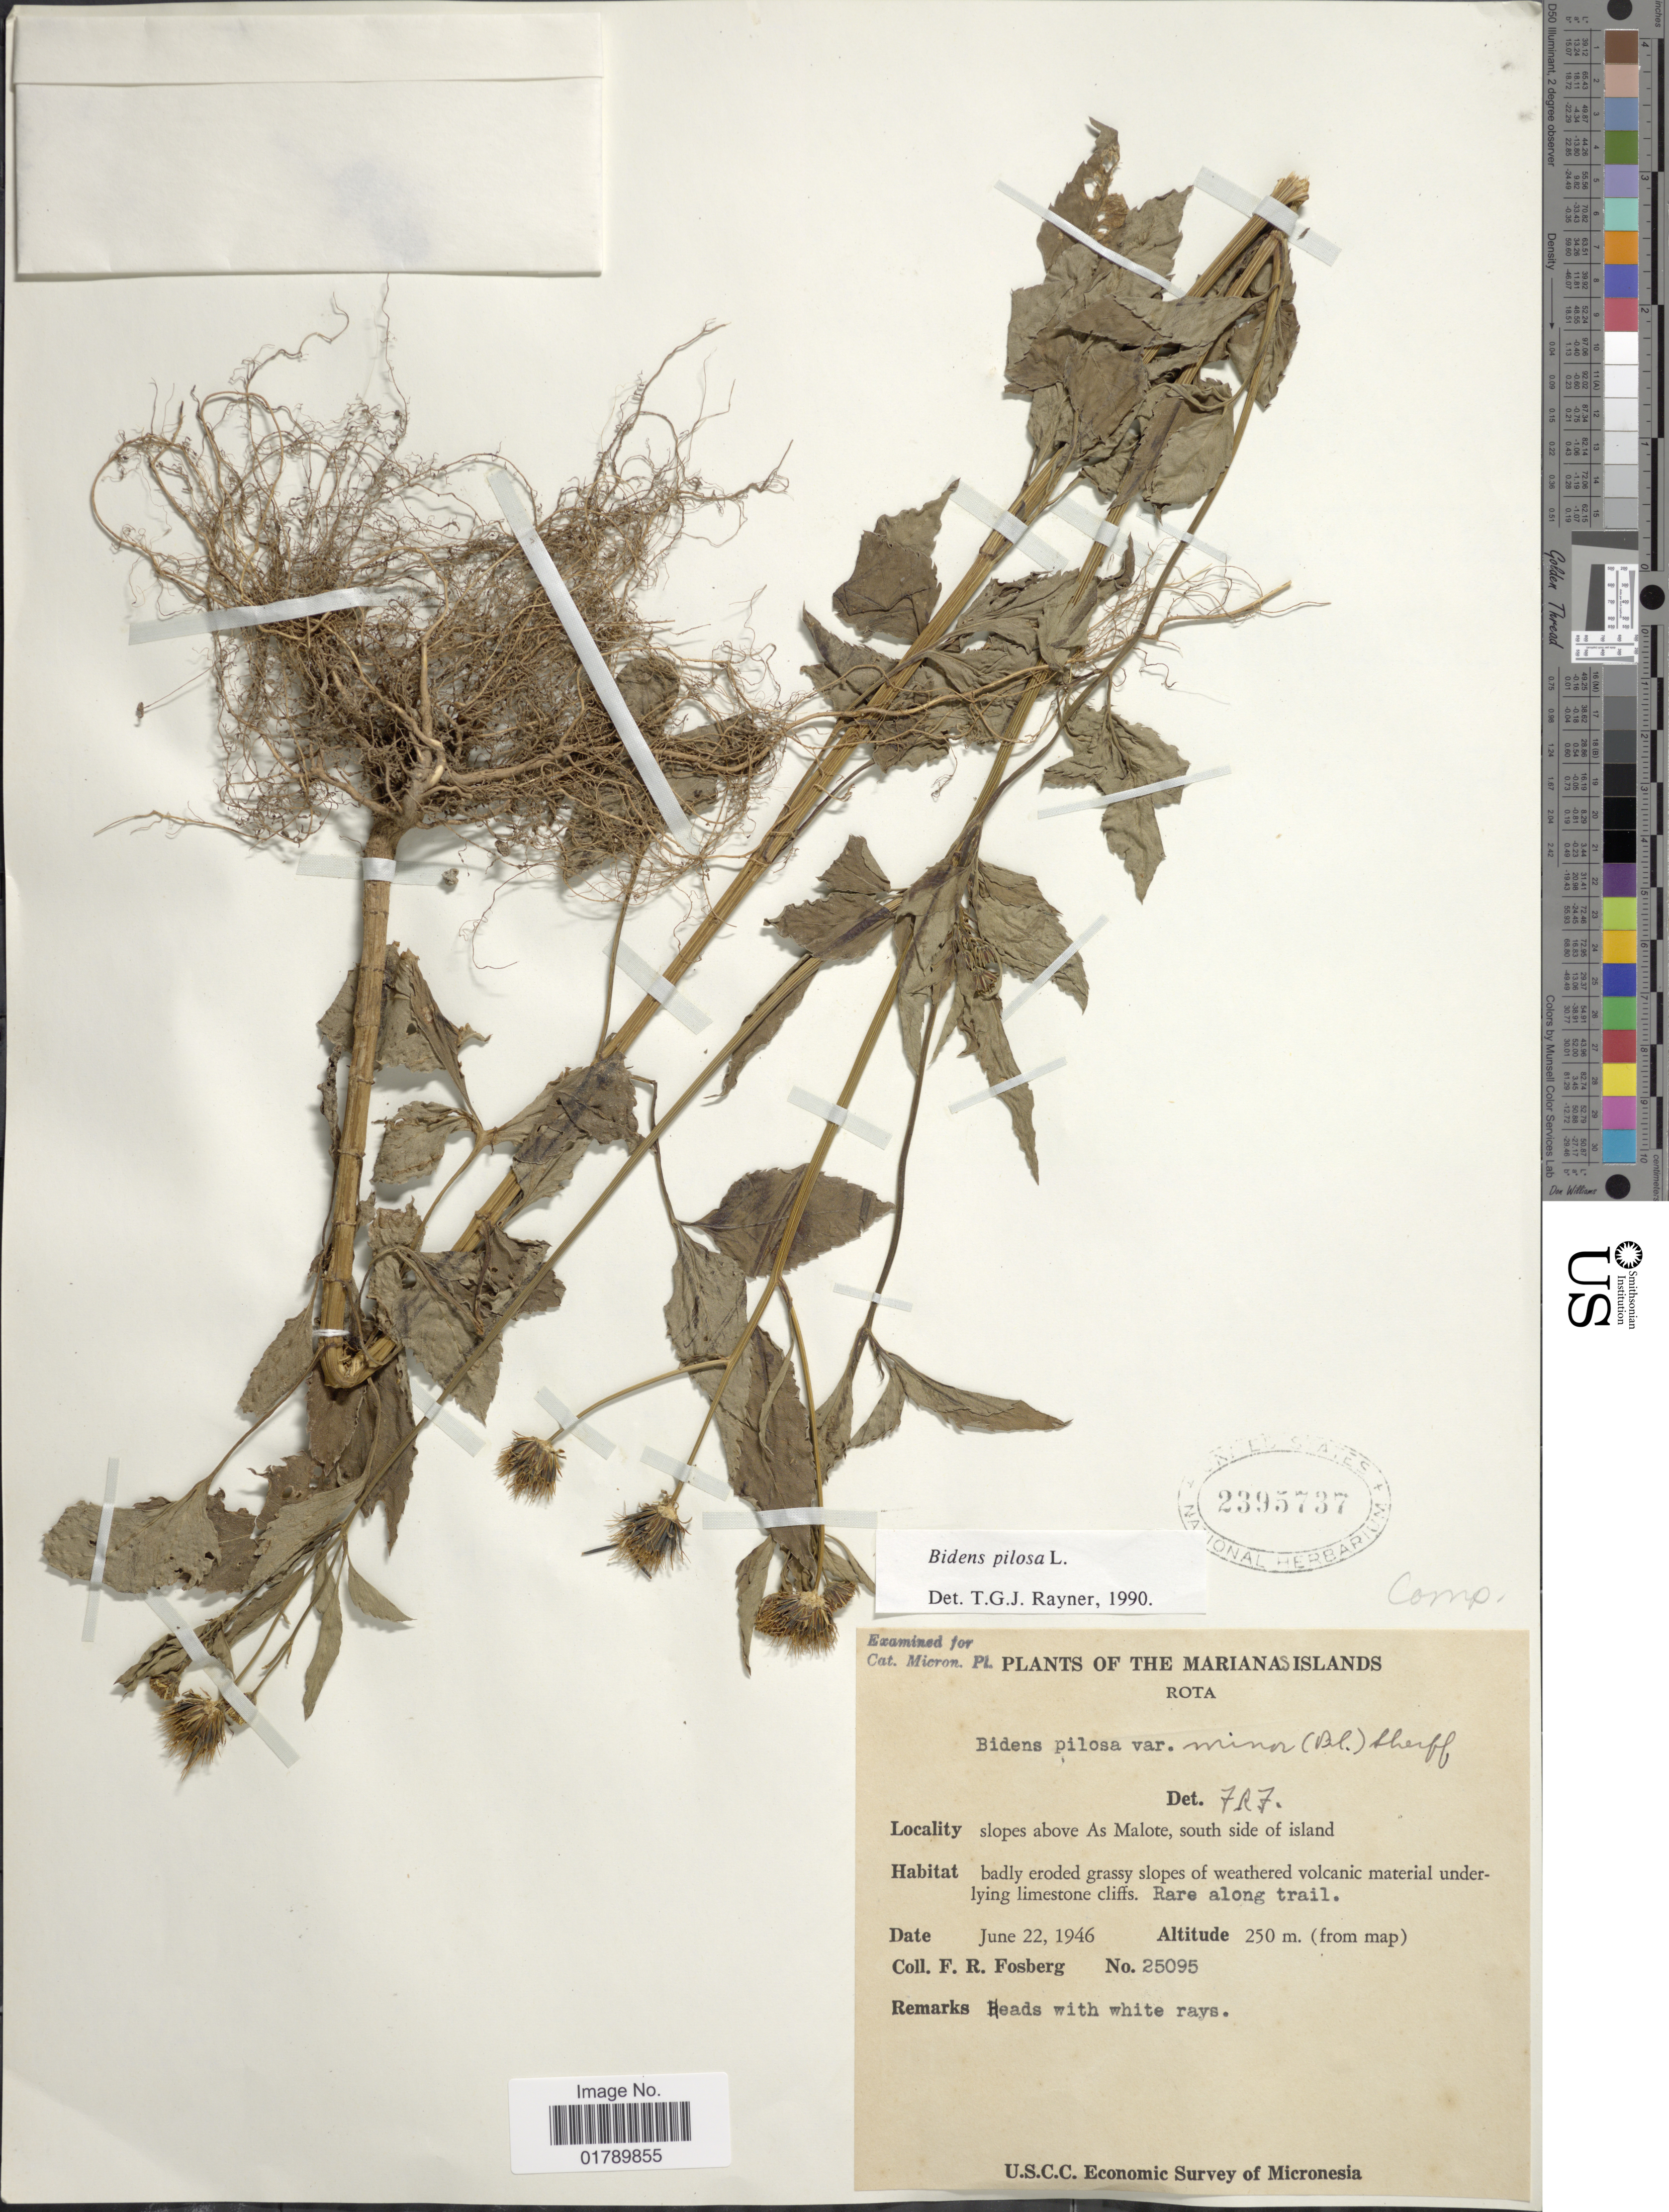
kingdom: Plantae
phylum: Tracheophyta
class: Magnoliopsida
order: Asterales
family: Asteraceae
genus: Bidens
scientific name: Bidens pilosa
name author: L.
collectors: F. R. Fosberg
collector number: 25095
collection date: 1946-06-22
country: Northern Mariana Islands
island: Rota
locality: Rota. Slopes above As Malote, south side of island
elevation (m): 250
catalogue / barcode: US 2395737